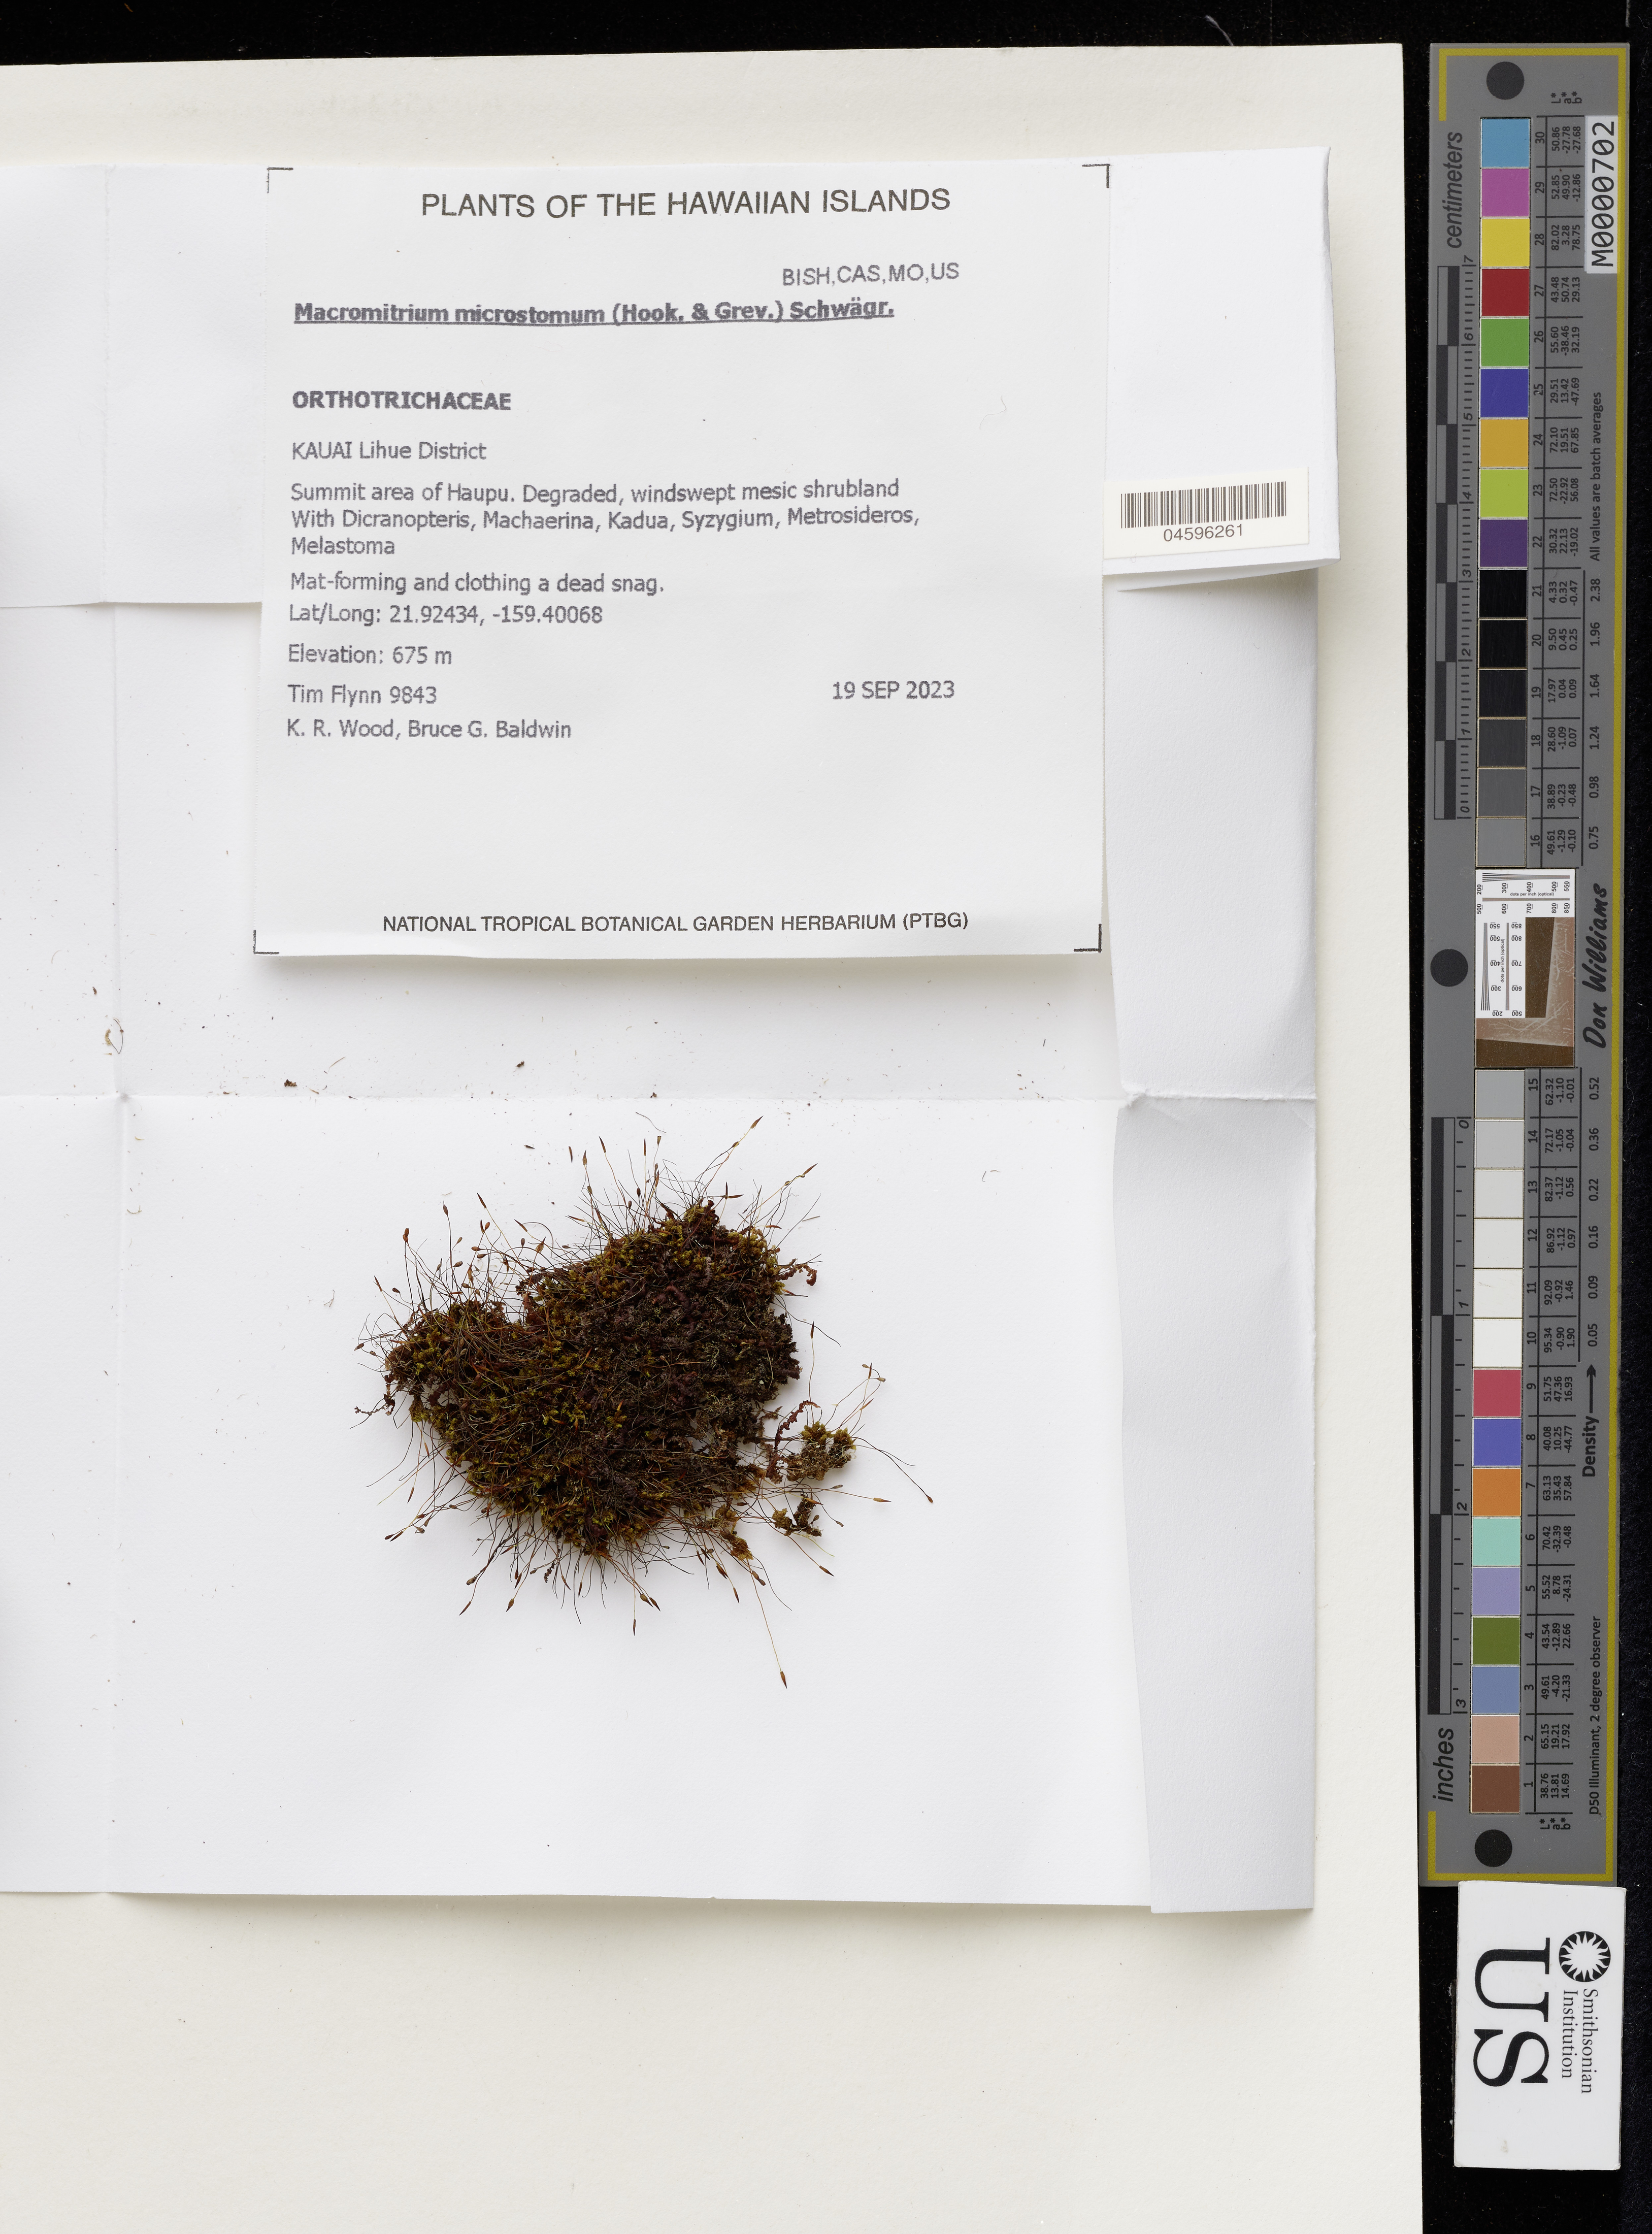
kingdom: Plantae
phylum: Bryophyta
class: Bryopsida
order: Orthotrichales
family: Orthotrichaceae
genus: Macromitrium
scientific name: Macromitrium microstomum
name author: (Hook. & Grev.) Schwägr.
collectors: T. Flynn, K. R. Wood & B. Baldwin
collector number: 9843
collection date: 2023-09-19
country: United States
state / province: Hawaii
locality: Kauai. Lihue District. Summit area of haupu.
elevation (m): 675